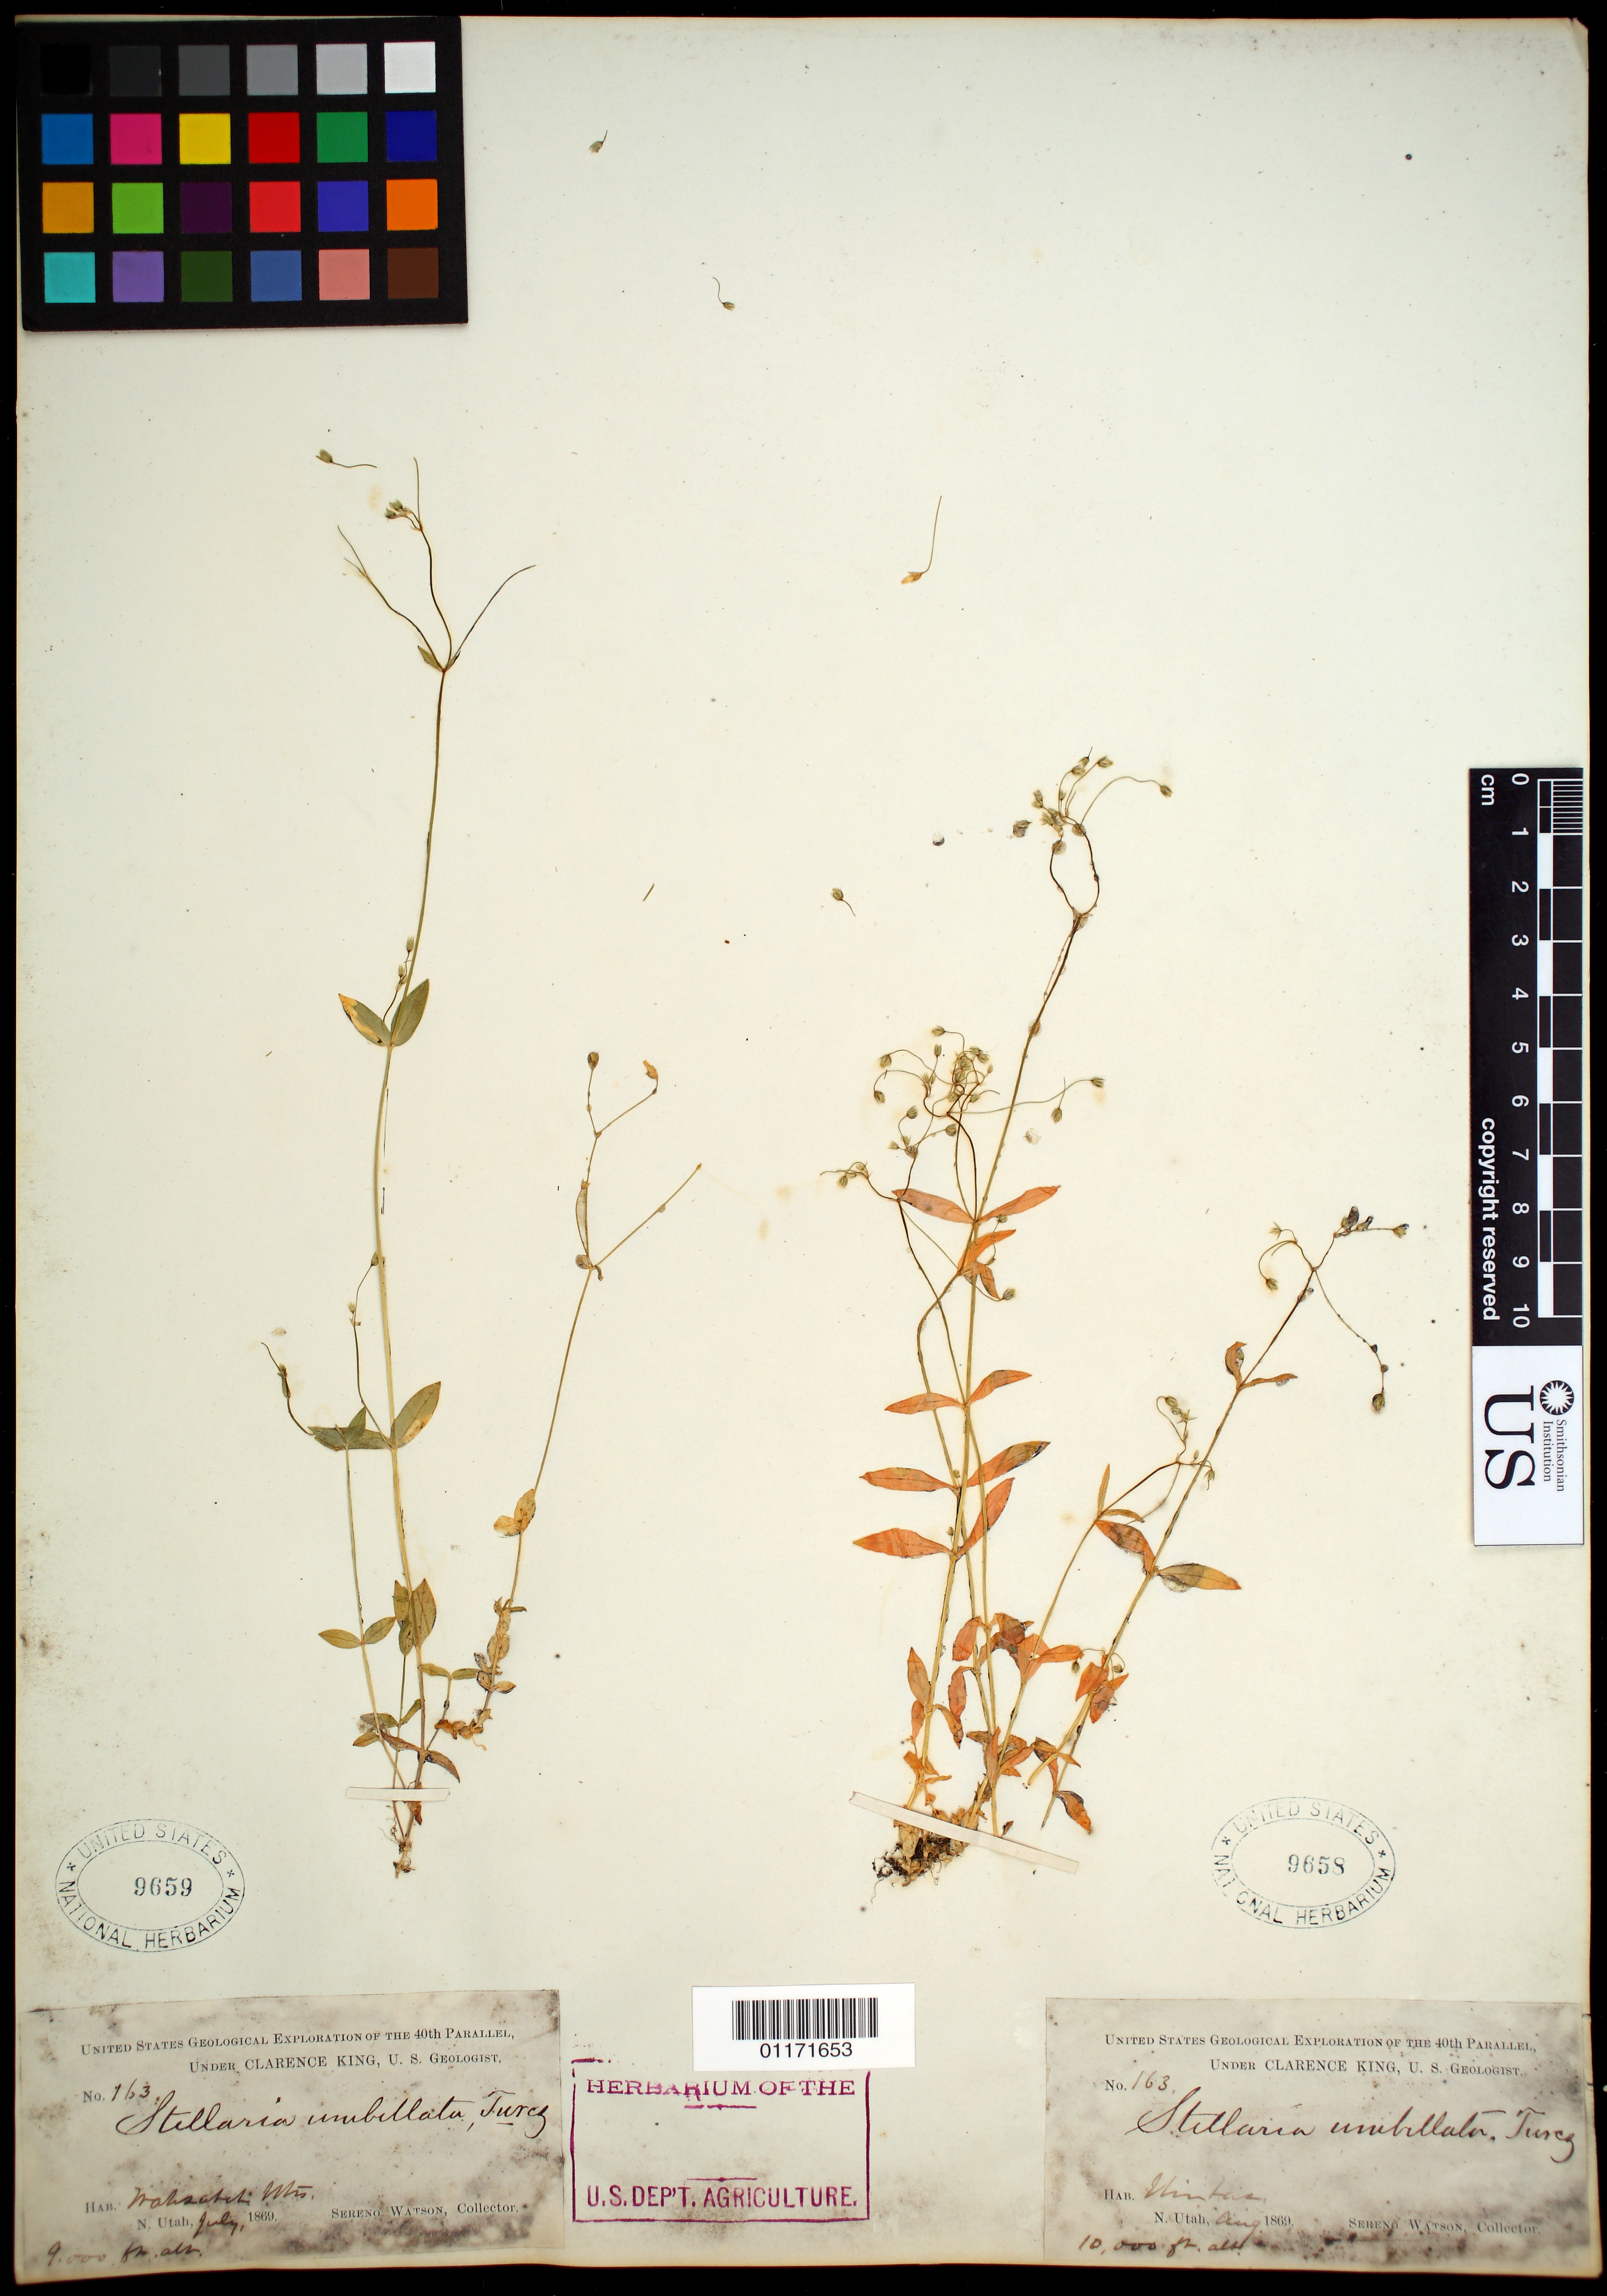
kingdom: Plantae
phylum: Tracheophyta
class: Magnoliopsida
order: Caryophyllales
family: Caryophyllaceae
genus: Stellaria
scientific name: Stellaria umbellata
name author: Turcz.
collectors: S. Watson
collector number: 163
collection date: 1869-08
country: United States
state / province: Utah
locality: Uintas, N. Utah.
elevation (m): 3048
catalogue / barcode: US 9658-2